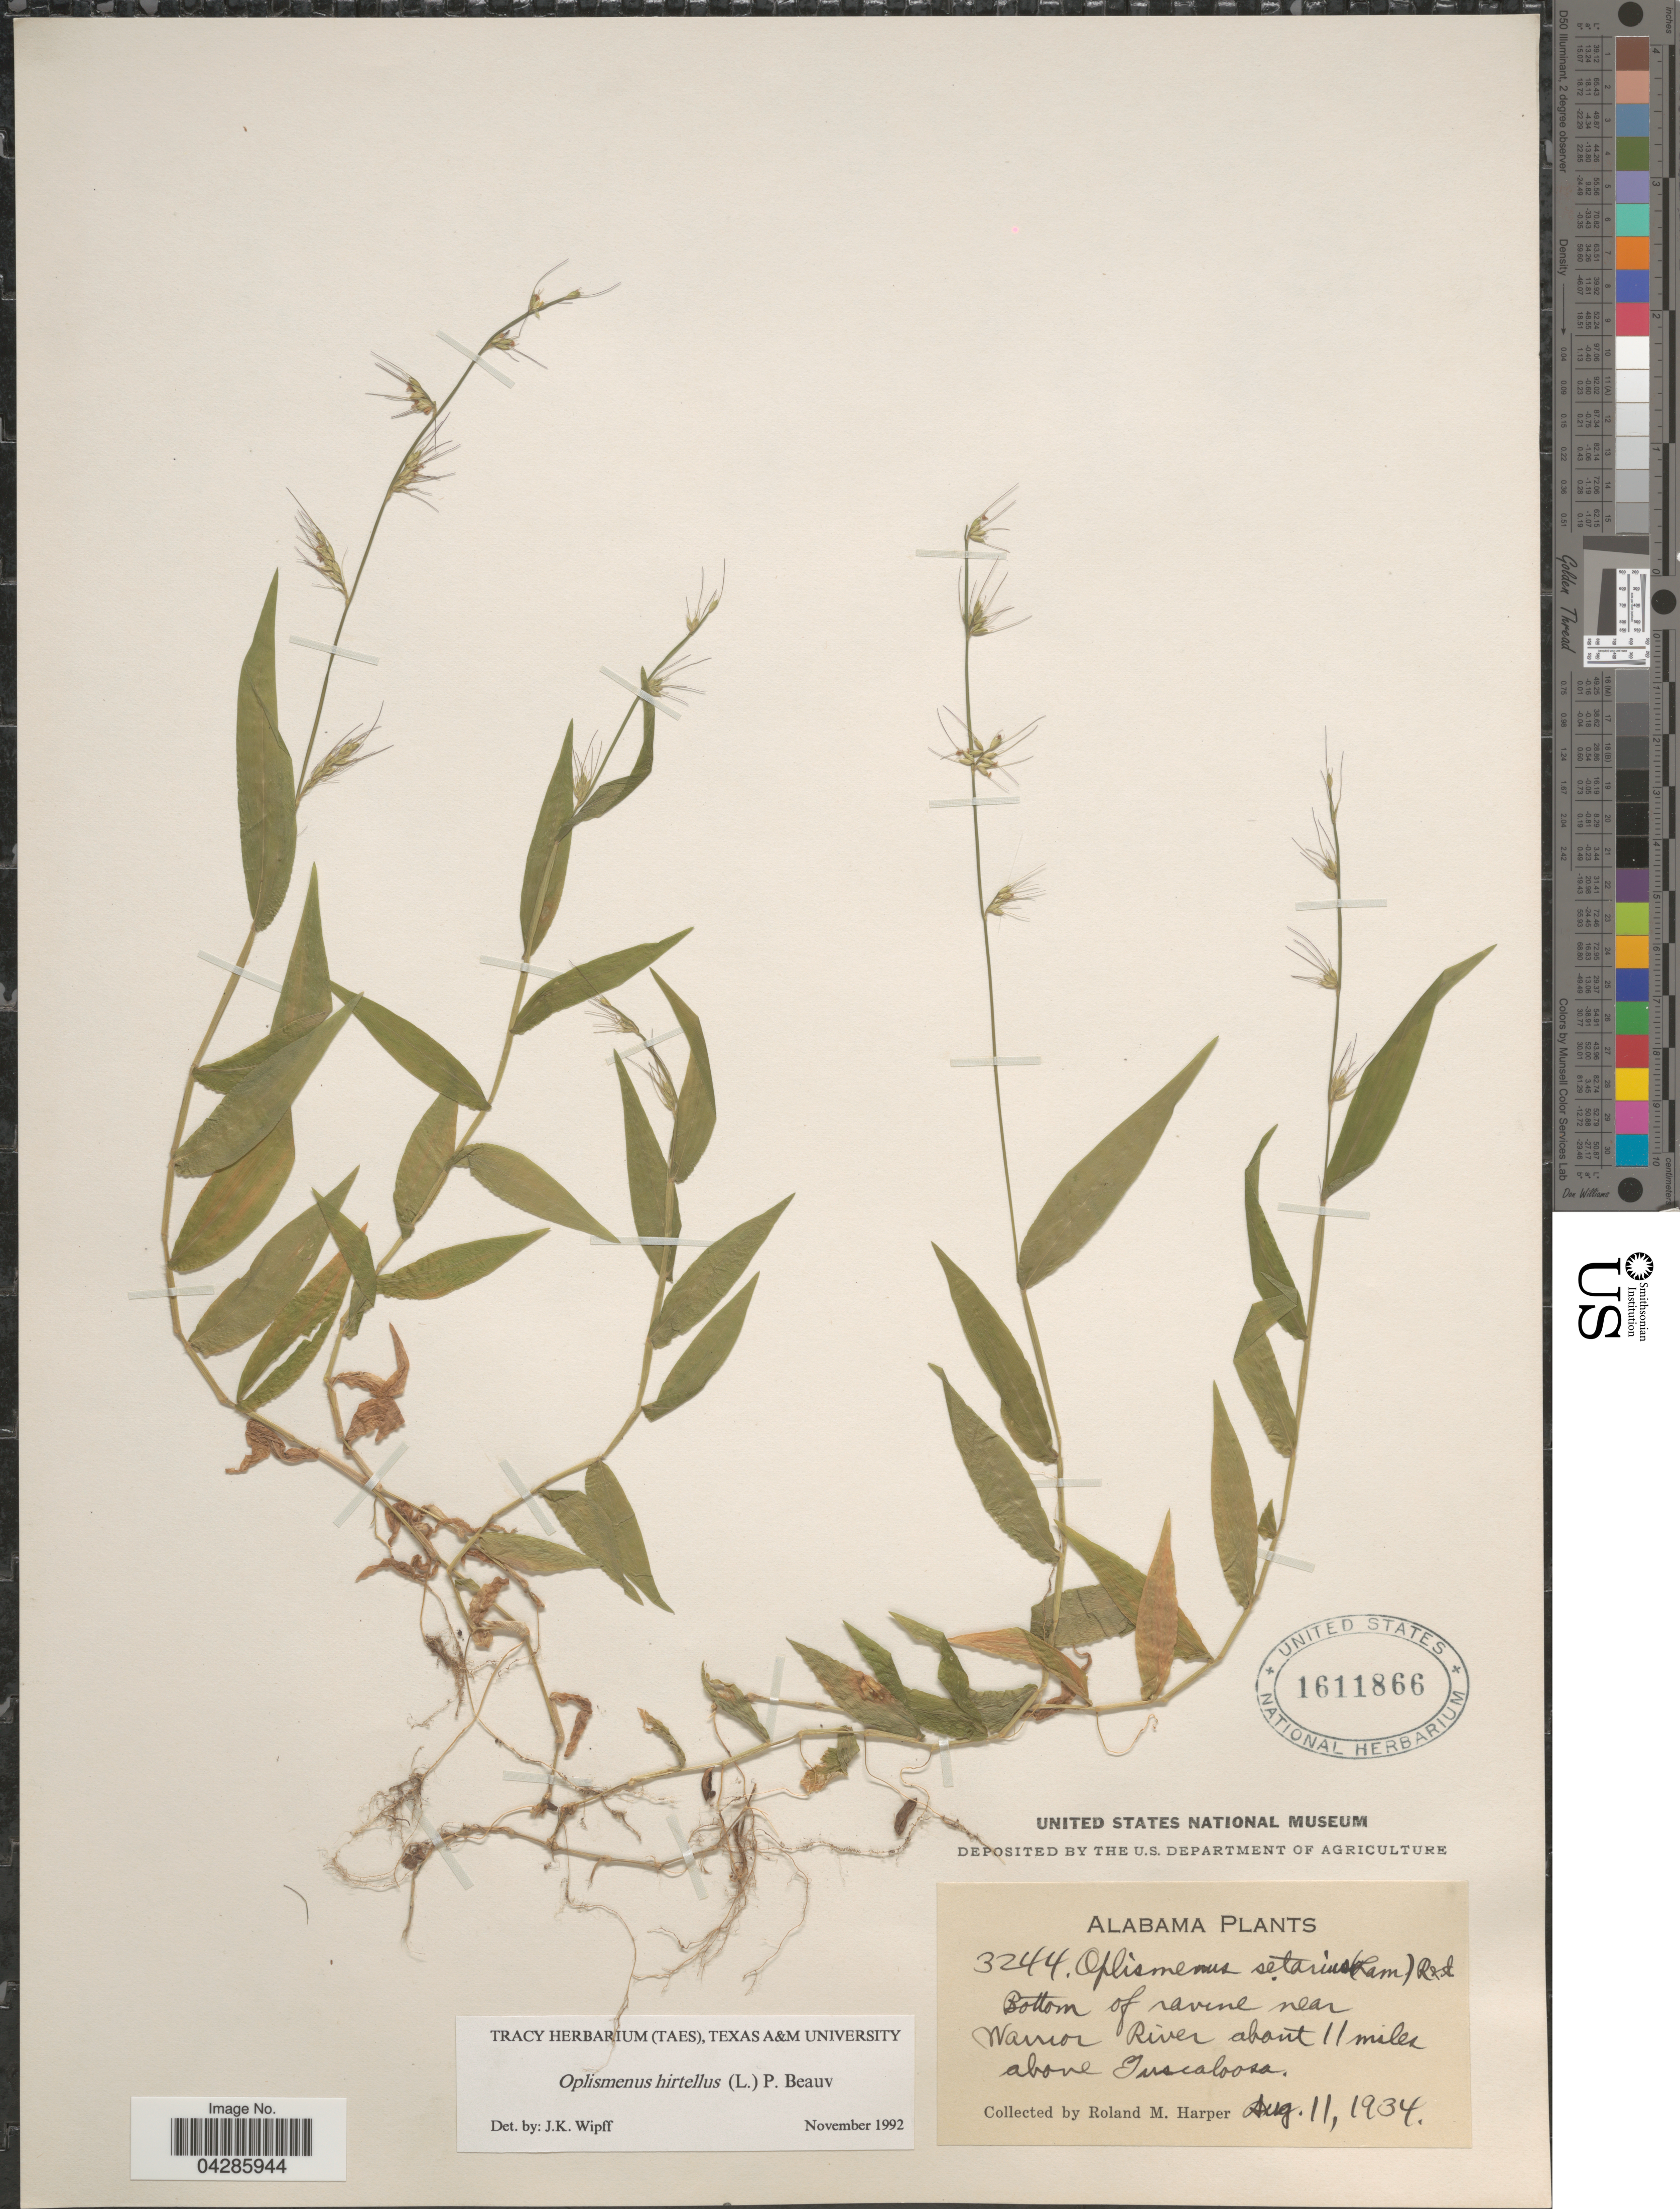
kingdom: Plantae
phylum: Tracheophyta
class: Liliopsida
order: Poales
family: Poaceae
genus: Oplismenus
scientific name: Oplismenus hirtellus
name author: (L.) P. Beauv.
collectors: R. M. Harper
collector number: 3244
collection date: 1934-08-11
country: United States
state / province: Alabama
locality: Bottom of ravine near Warrior River about 11 miles above Tuscaloosa.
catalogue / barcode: US 1611866